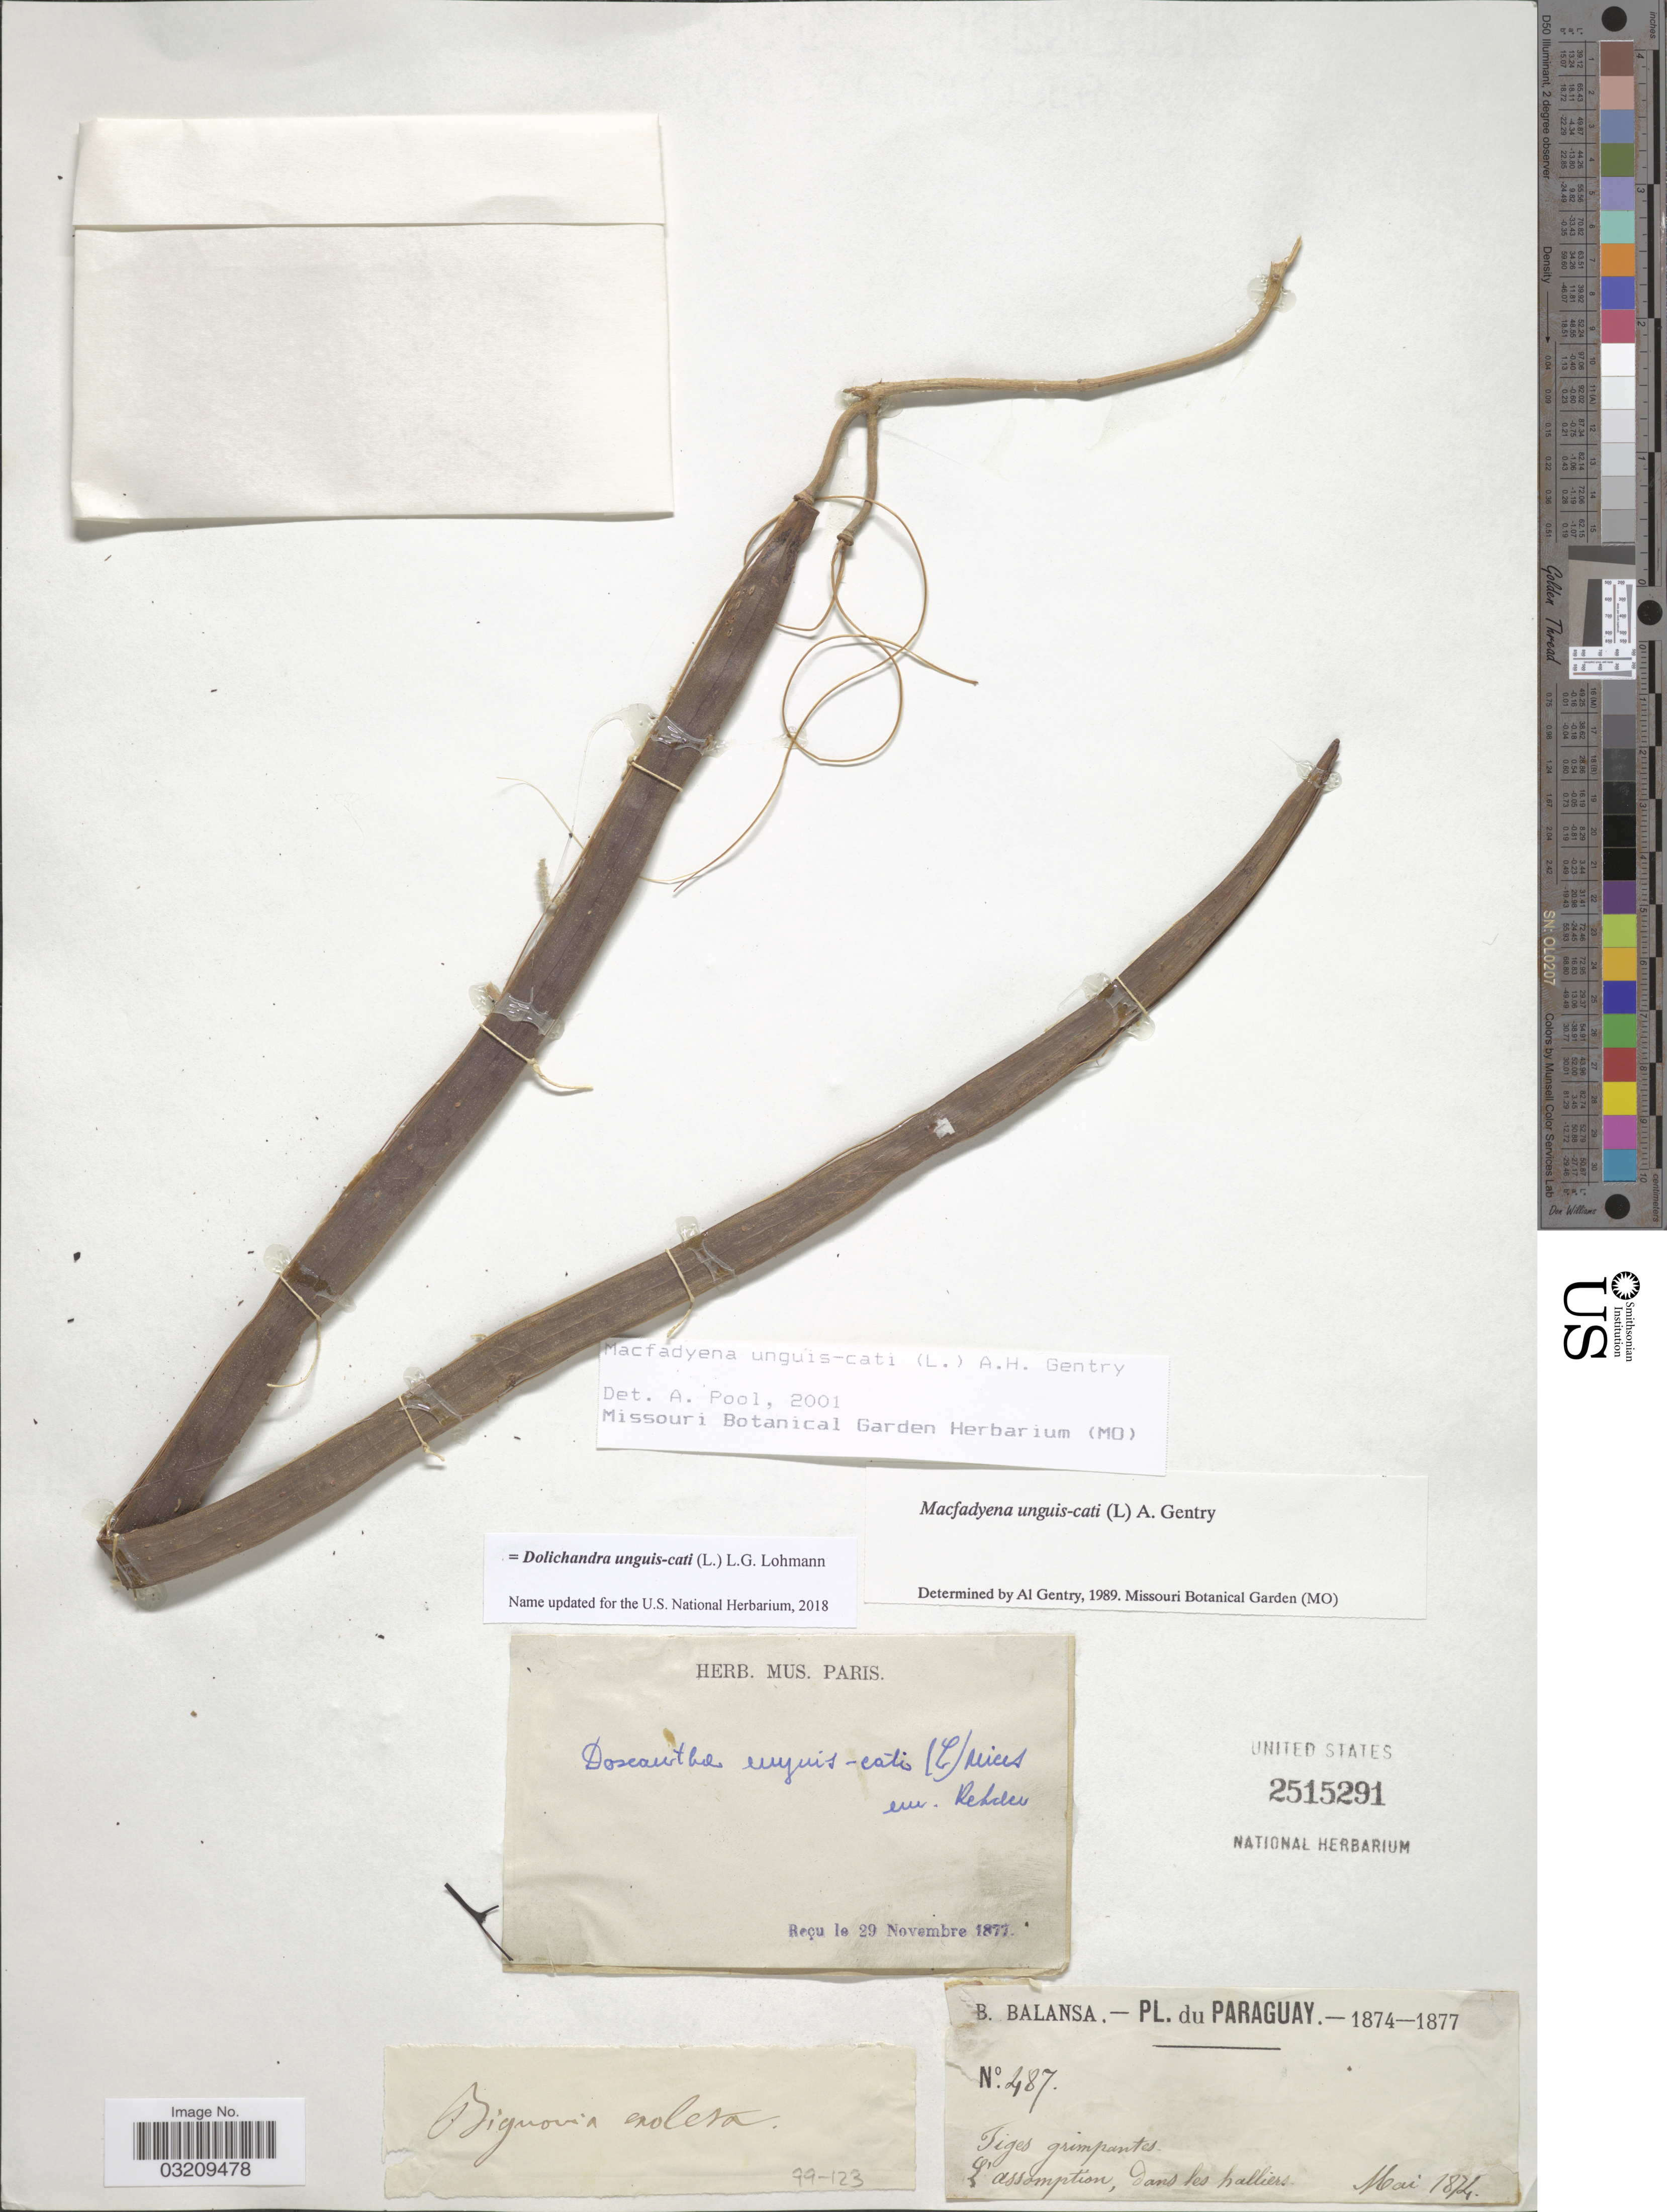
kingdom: Plantae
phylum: Tracheophyta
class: Magnoliopsida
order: Lamiales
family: Bignoniaceae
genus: Dolichandra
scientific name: Dolichandra unguis-cati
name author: (L.) L.G. Lohmann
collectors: B. Balansa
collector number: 487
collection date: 1874-05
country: Paraguay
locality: Tiges grimpantes L'Assomption.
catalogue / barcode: US 2515291